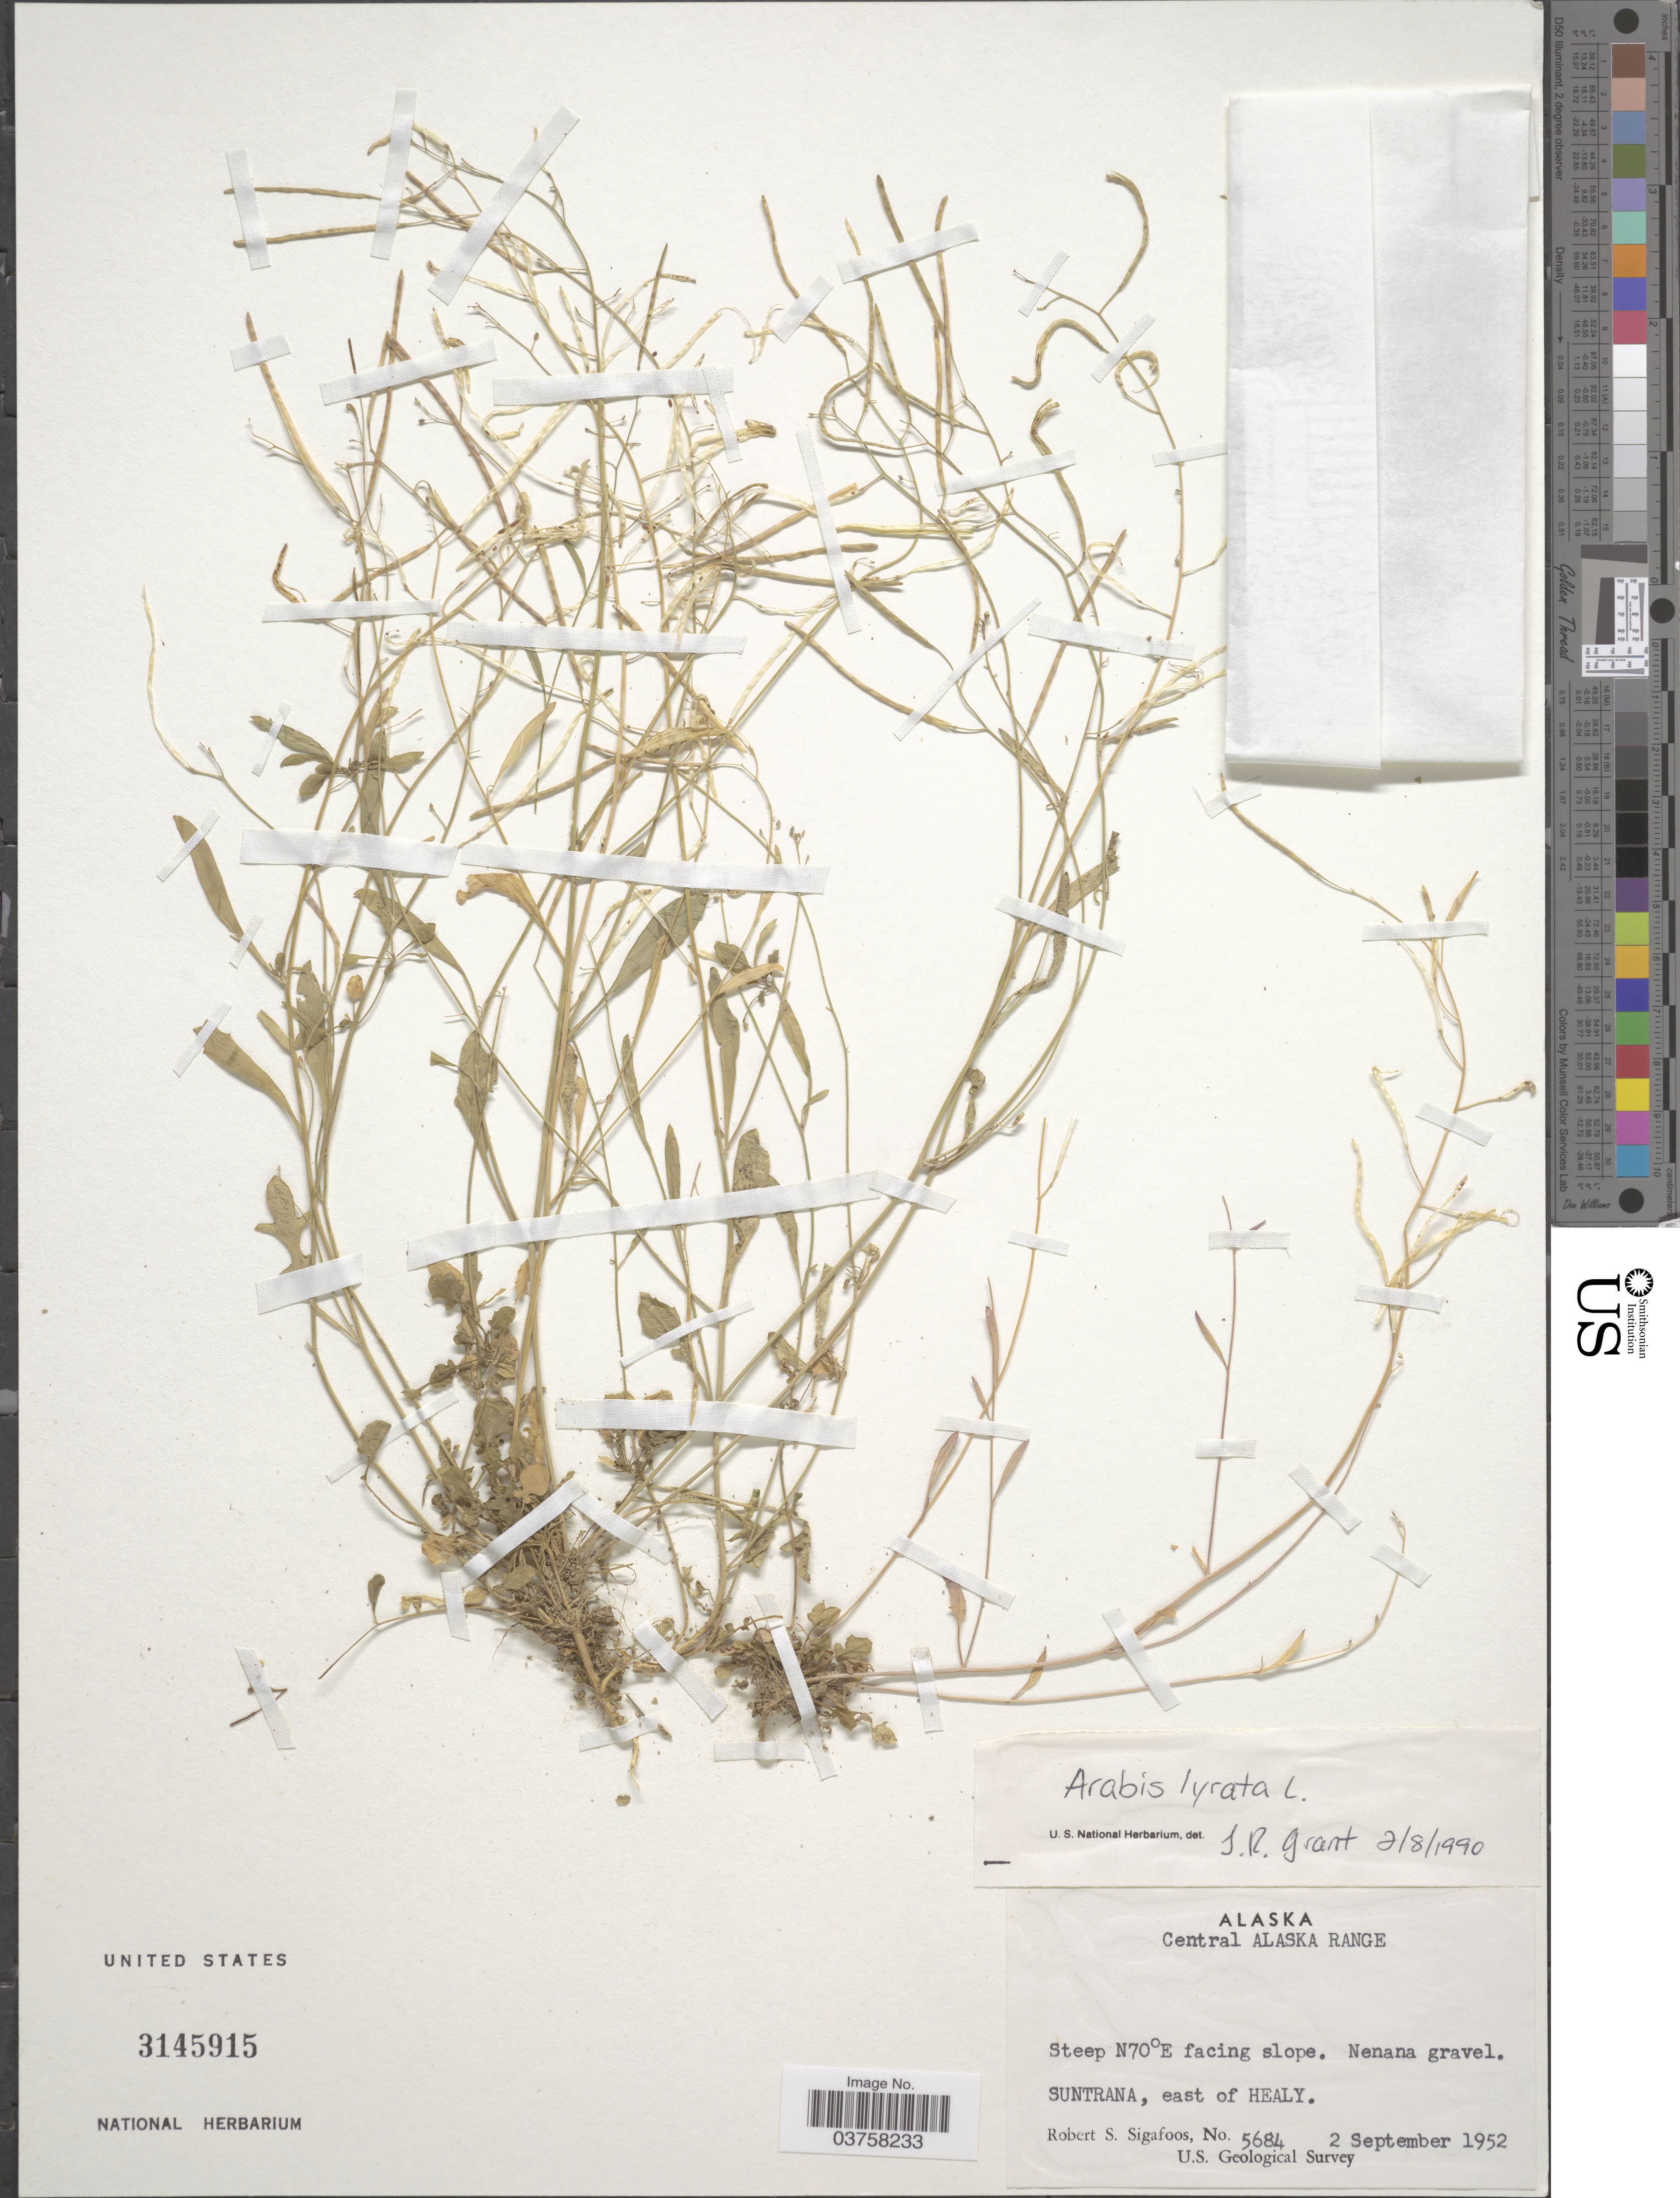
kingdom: Plantae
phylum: Tracheophyta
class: Magnoliopsida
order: Brassicales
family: Brassicaceae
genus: Arabis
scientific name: Arabis lyrata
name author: L.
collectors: R. Sigafoos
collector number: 5684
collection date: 1952-09-02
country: United States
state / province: Alaska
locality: Central Alaska Range. Steep N70°E facing slope. Nenana gravel. Suntrana, east of Healy.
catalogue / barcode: US 3145915